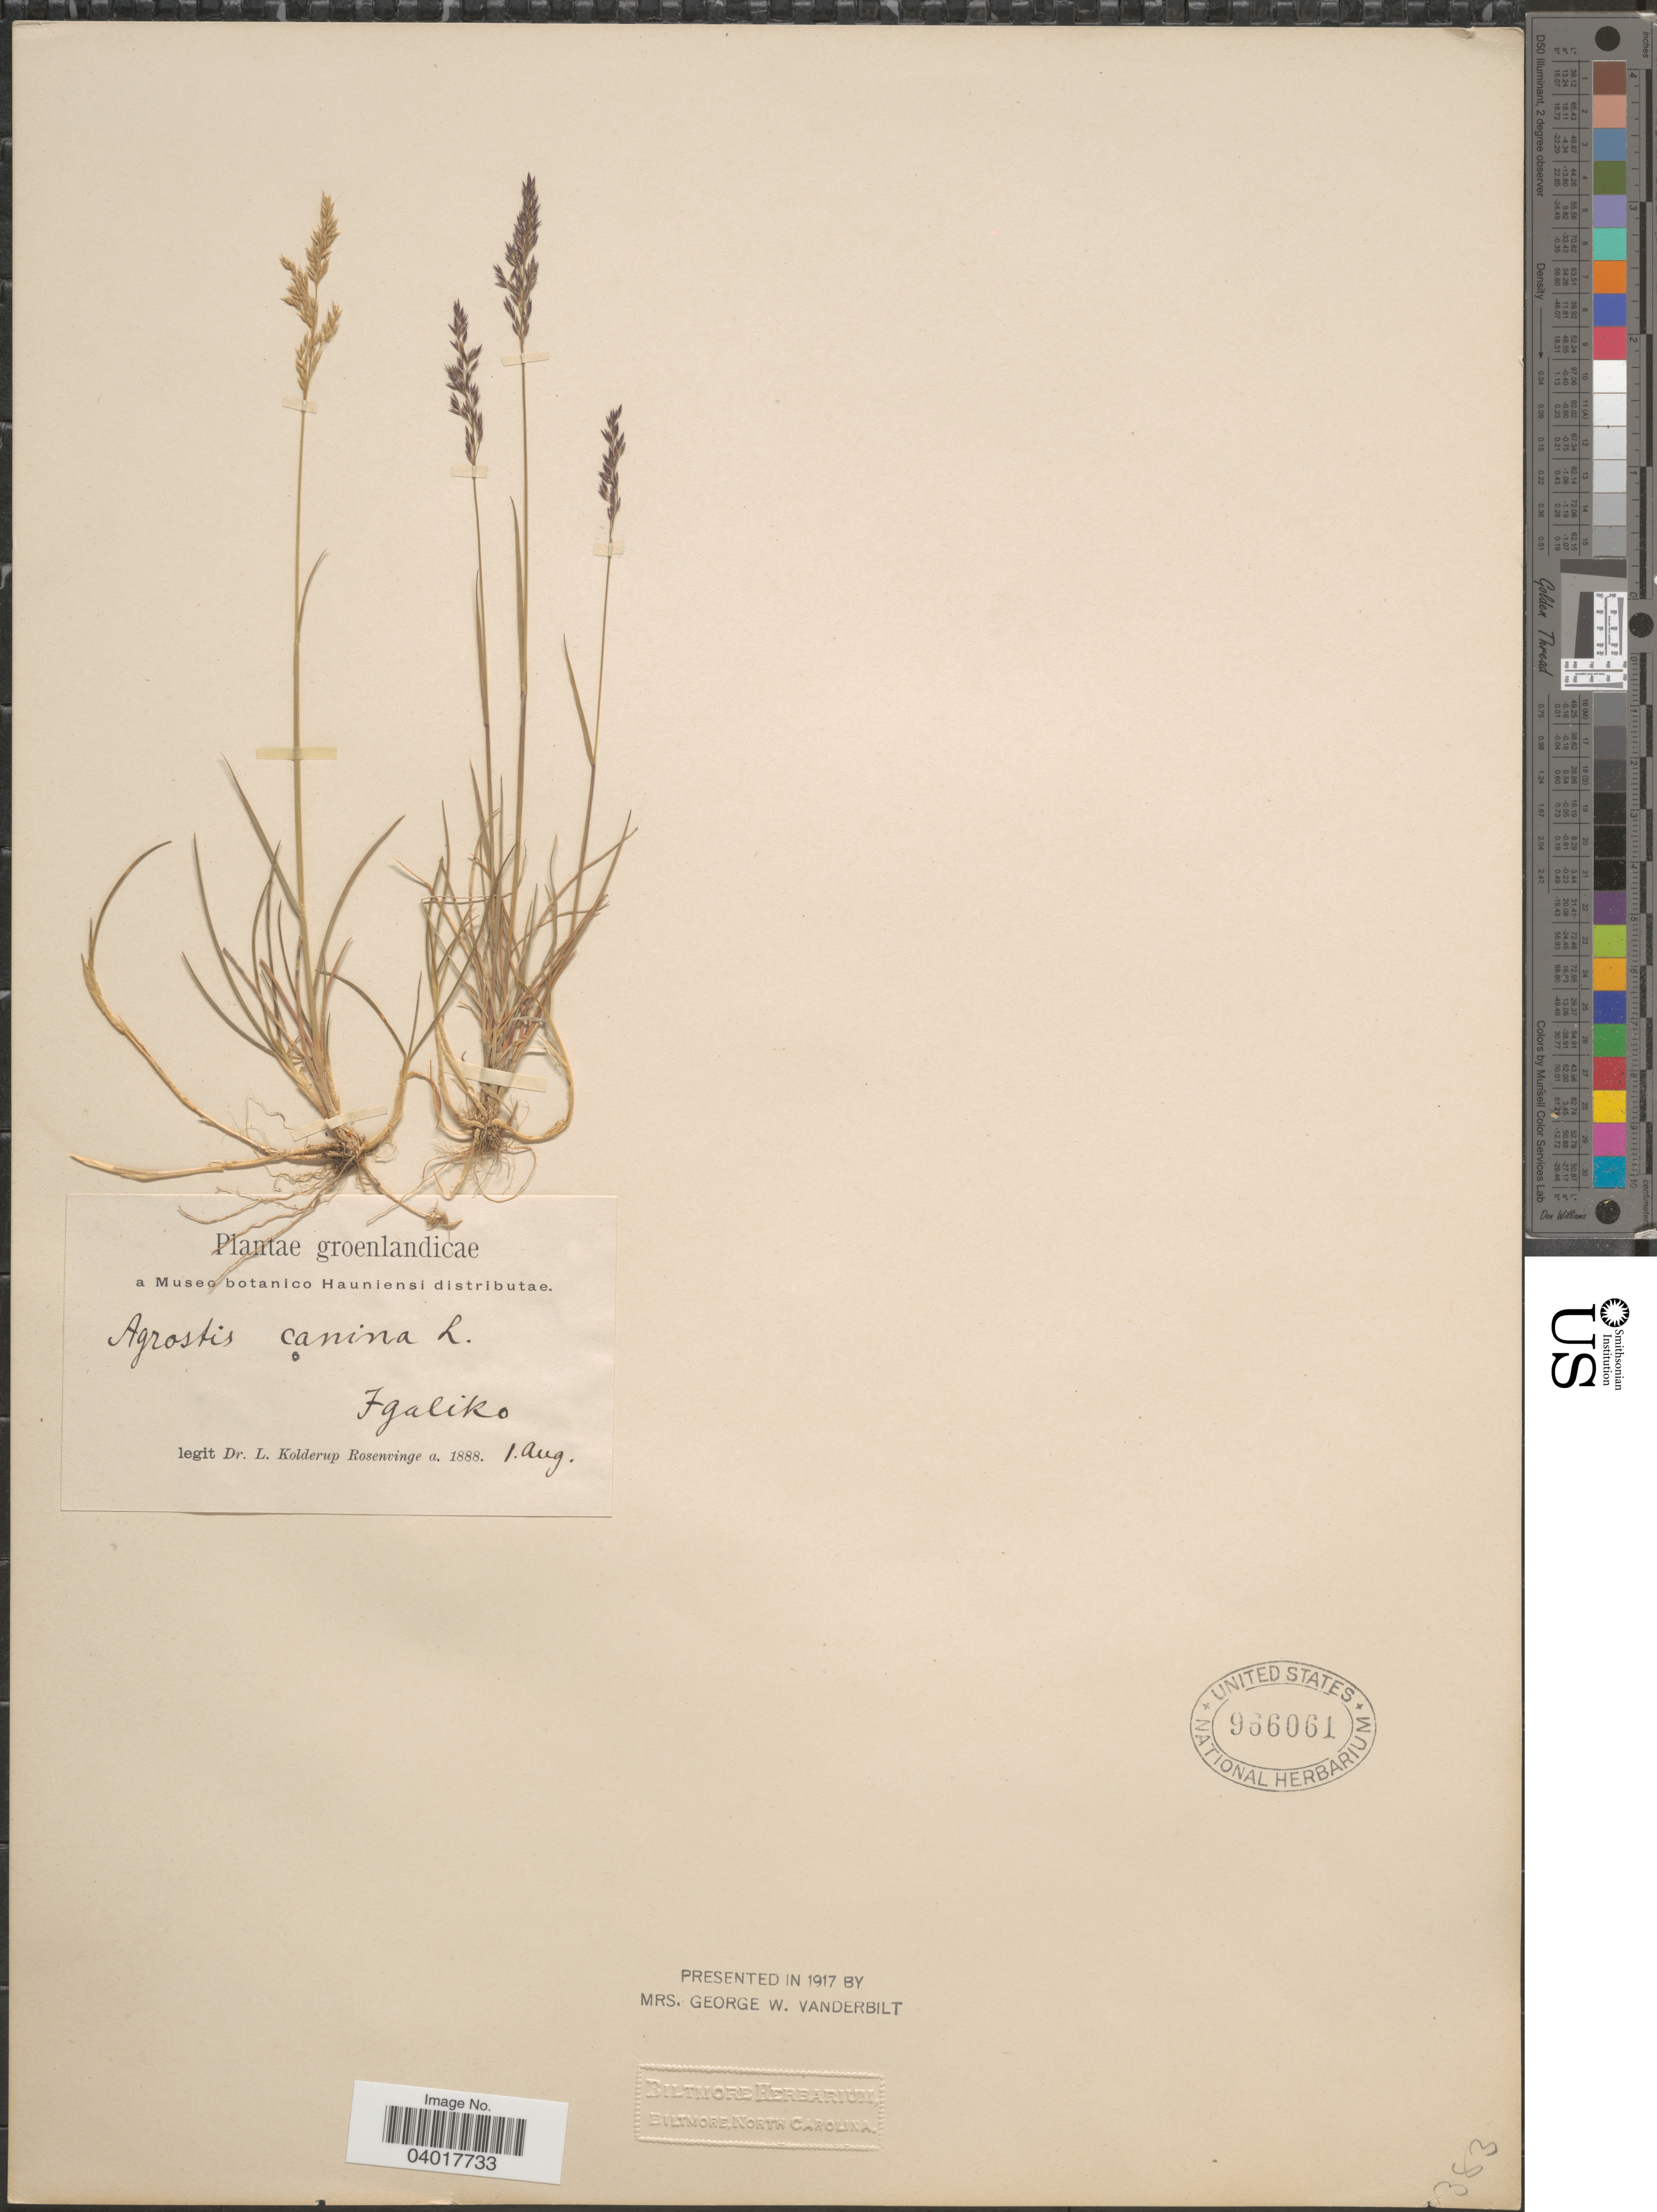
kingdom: Plantae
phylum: Tracheophyta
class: Liliopsida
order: Poales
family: Poaceae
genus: Agrostis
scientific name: Agrostis canina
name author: L.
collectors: L. Rosenvinge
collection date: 1888-08-01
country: Greenland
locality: Groenlandicae. Fgaliko.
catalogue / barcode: US 966061